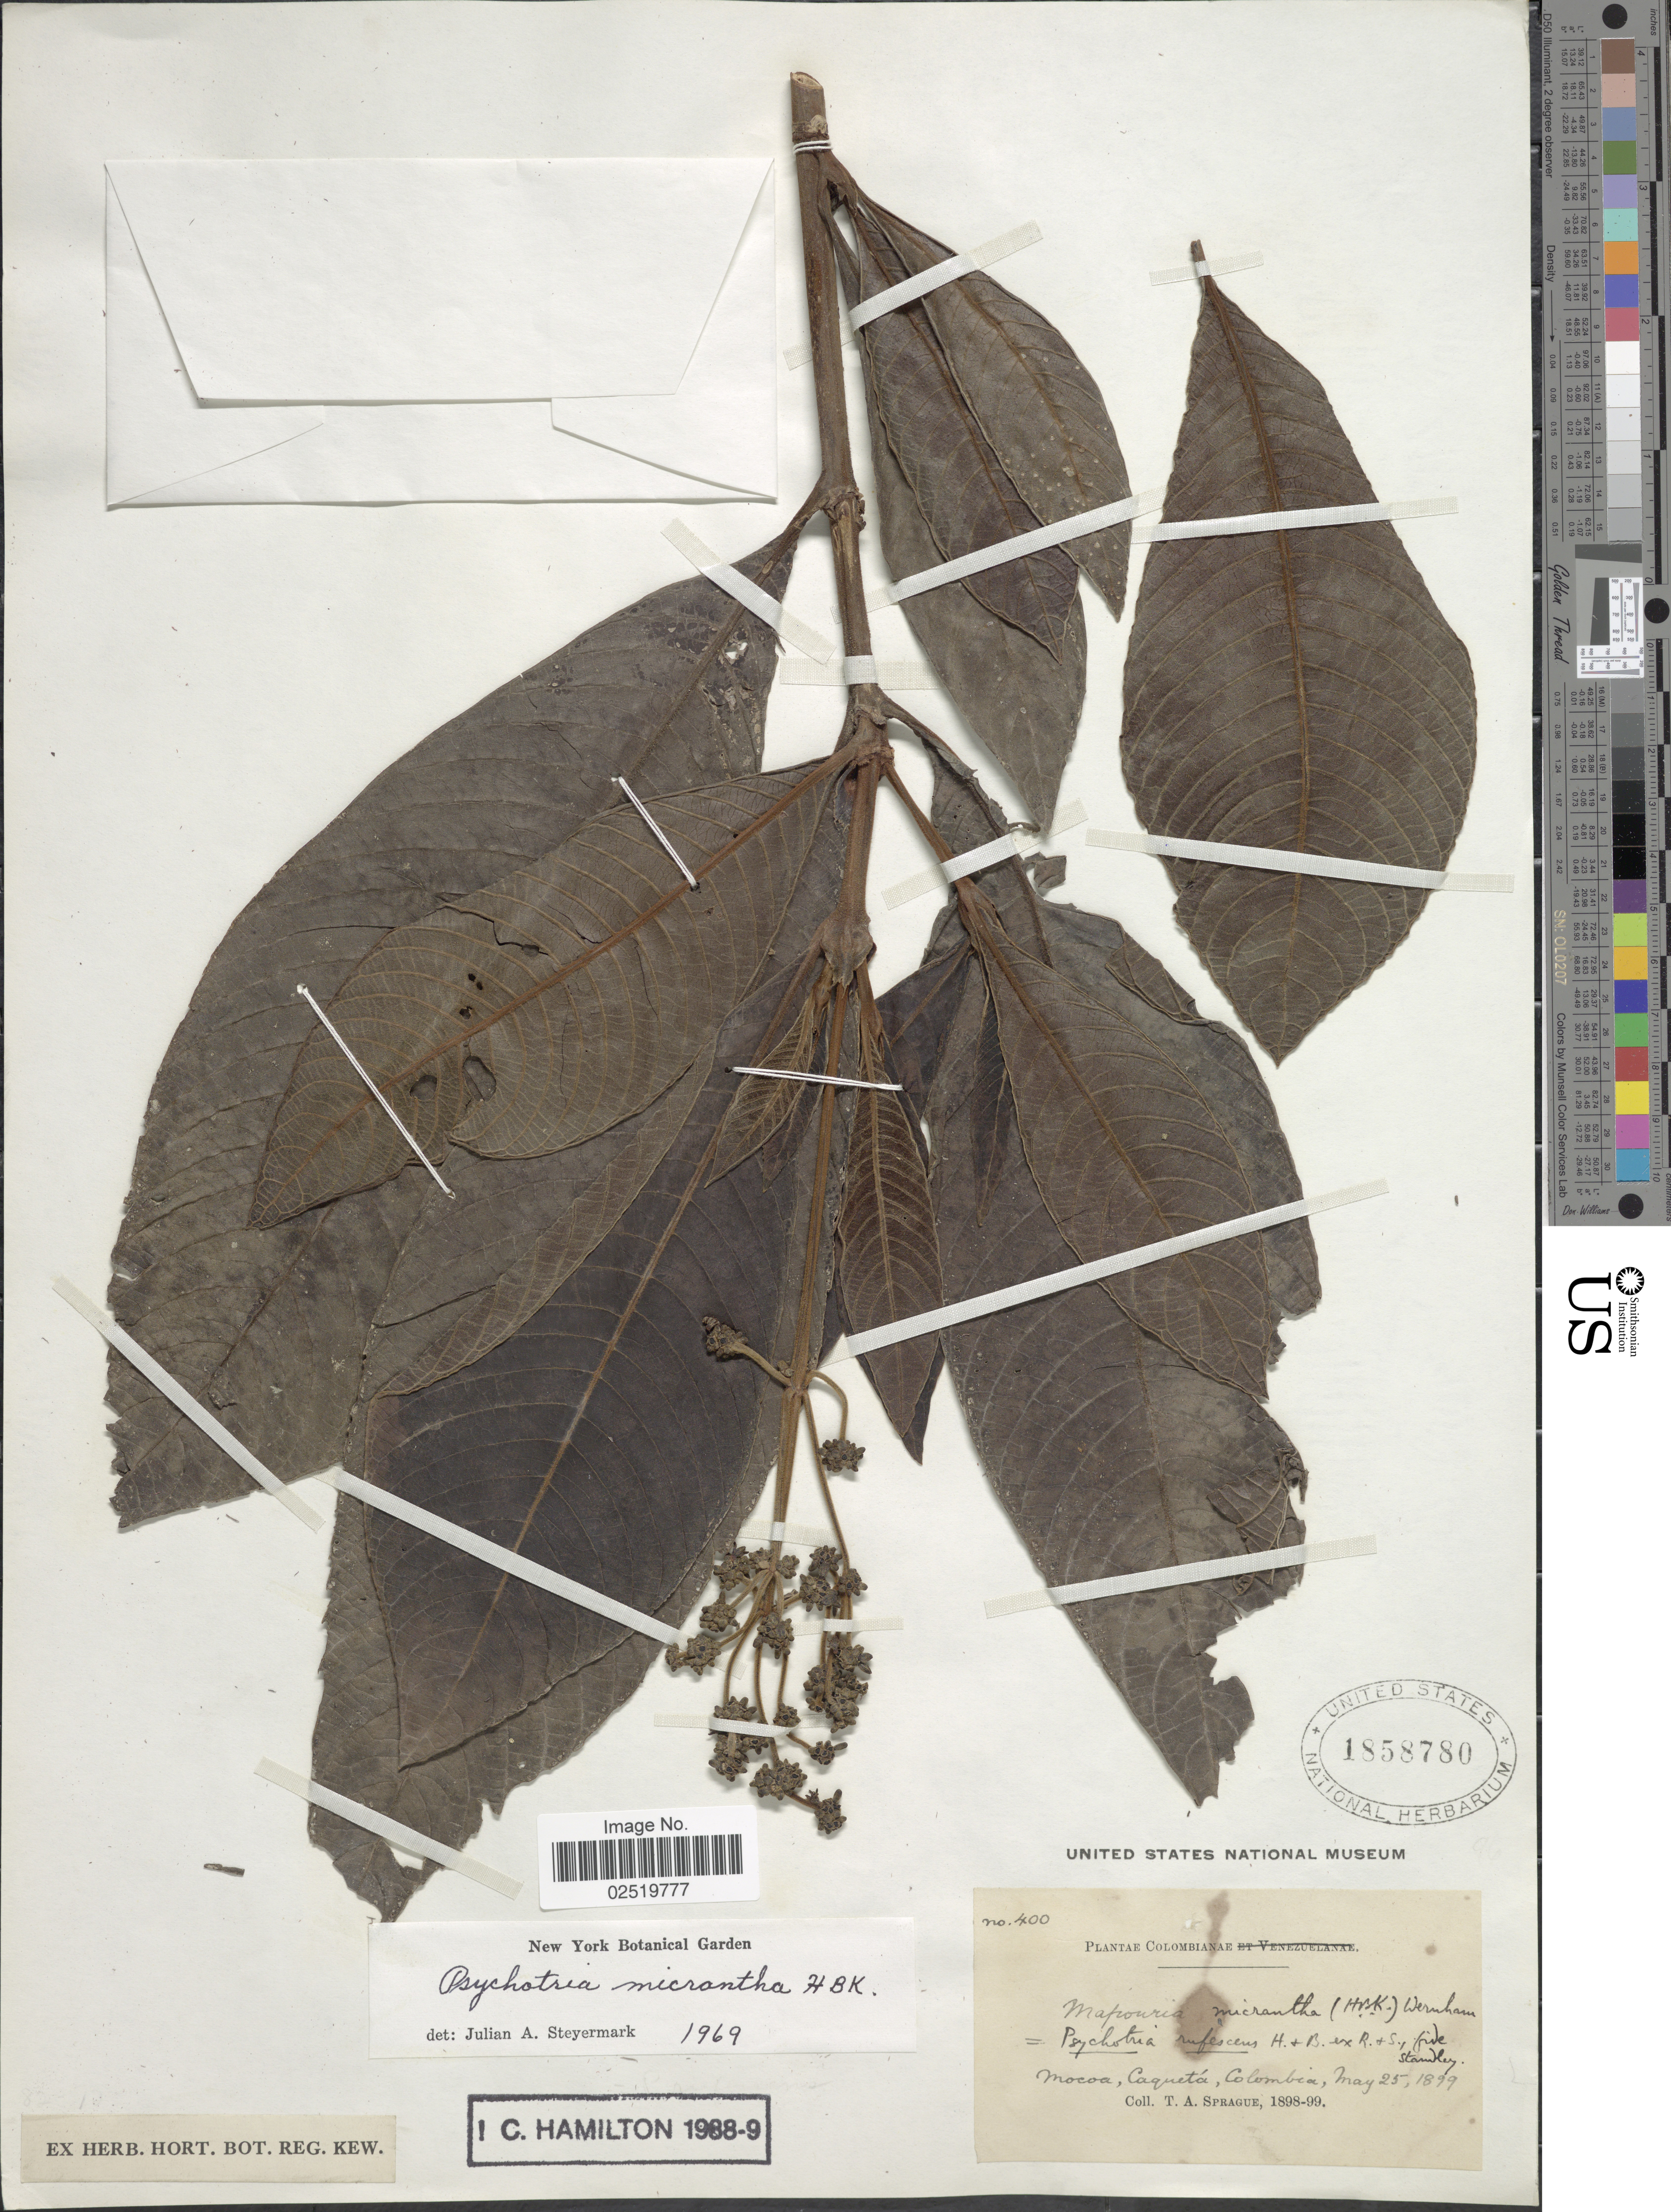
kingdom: Plantae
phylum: Tracheophyta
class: Magnoliopsida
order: Gentianales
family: Rubiaceae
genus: Psychotria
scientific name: Psychotria micrantha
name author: Kunth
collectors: T. A. Sprague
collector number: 400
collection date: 1899-05-25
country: Colombia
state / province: Caquetá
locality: Colombianae, Mocoa.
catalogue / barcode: US 1858780